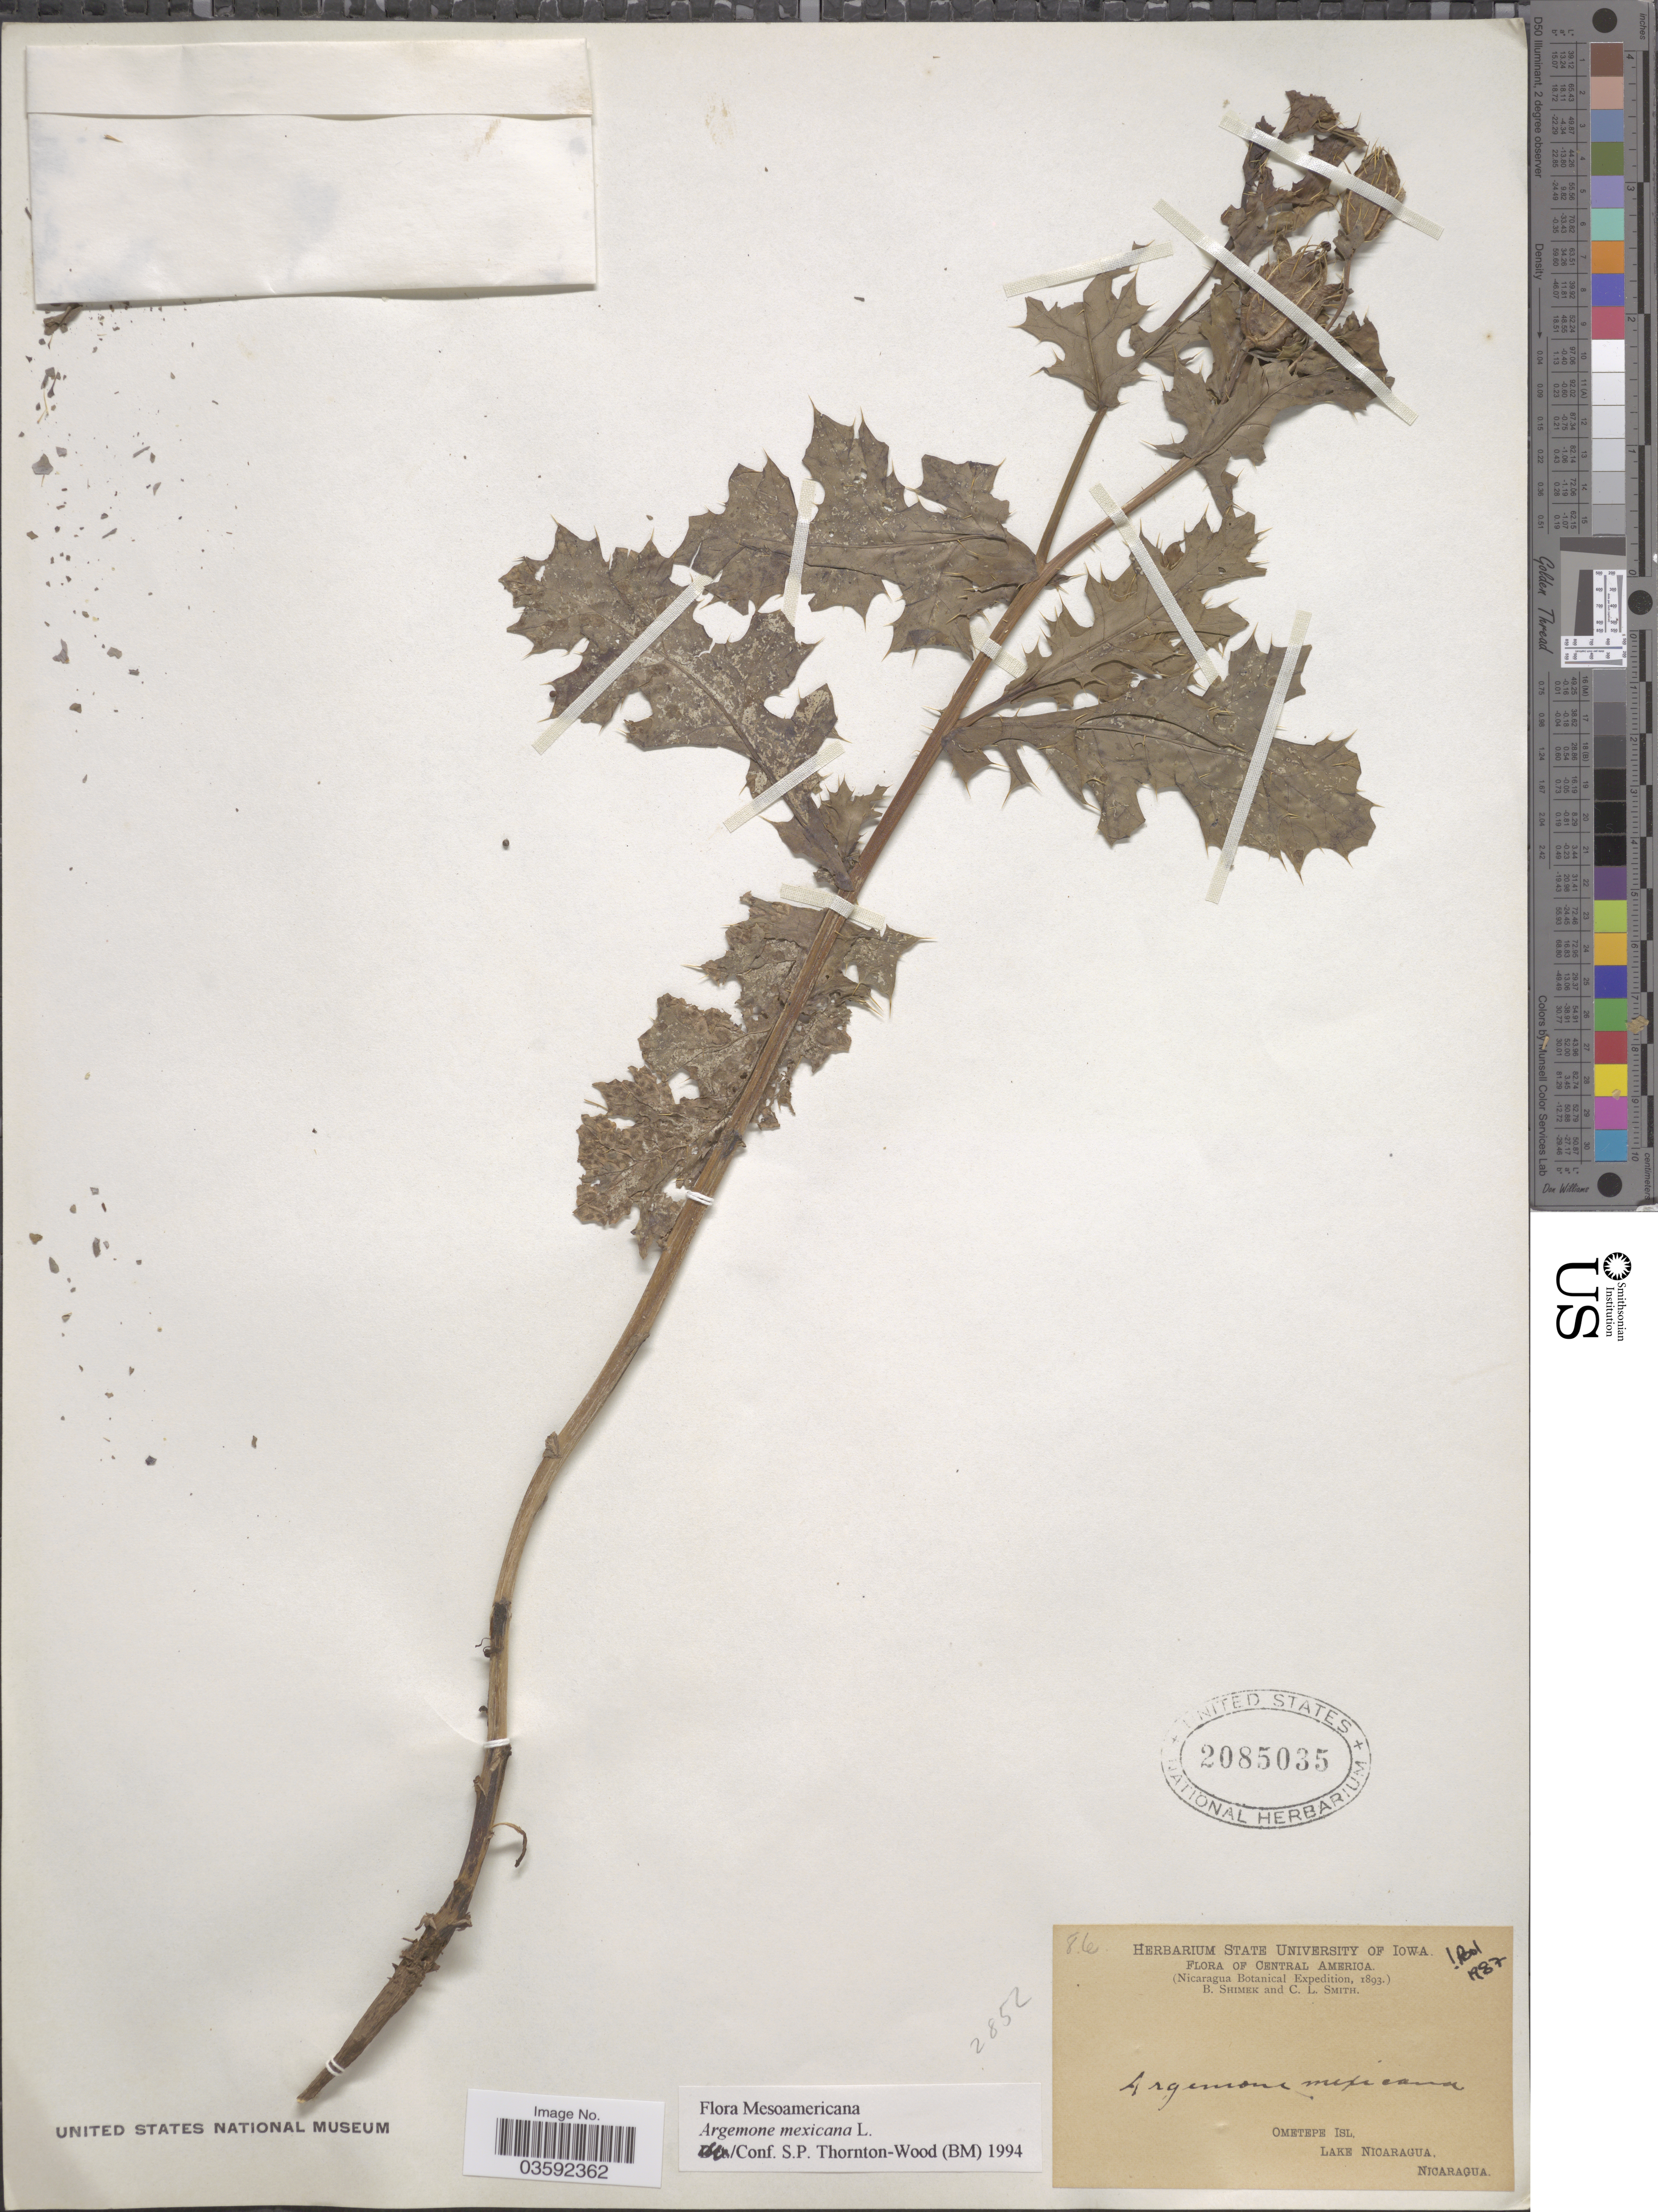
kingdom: Plantae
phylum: Tracheophyta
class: Magnoliopsida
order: Ranunculales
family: Papaveraceae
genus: Argemone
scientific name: Argemone mexicana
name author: L.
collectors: B. Shimek & C. L. Smith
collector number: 86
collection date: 1893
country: Nicaragua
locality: Ometepe Isl., Lake Nicaragua.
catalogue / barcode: US 2085035